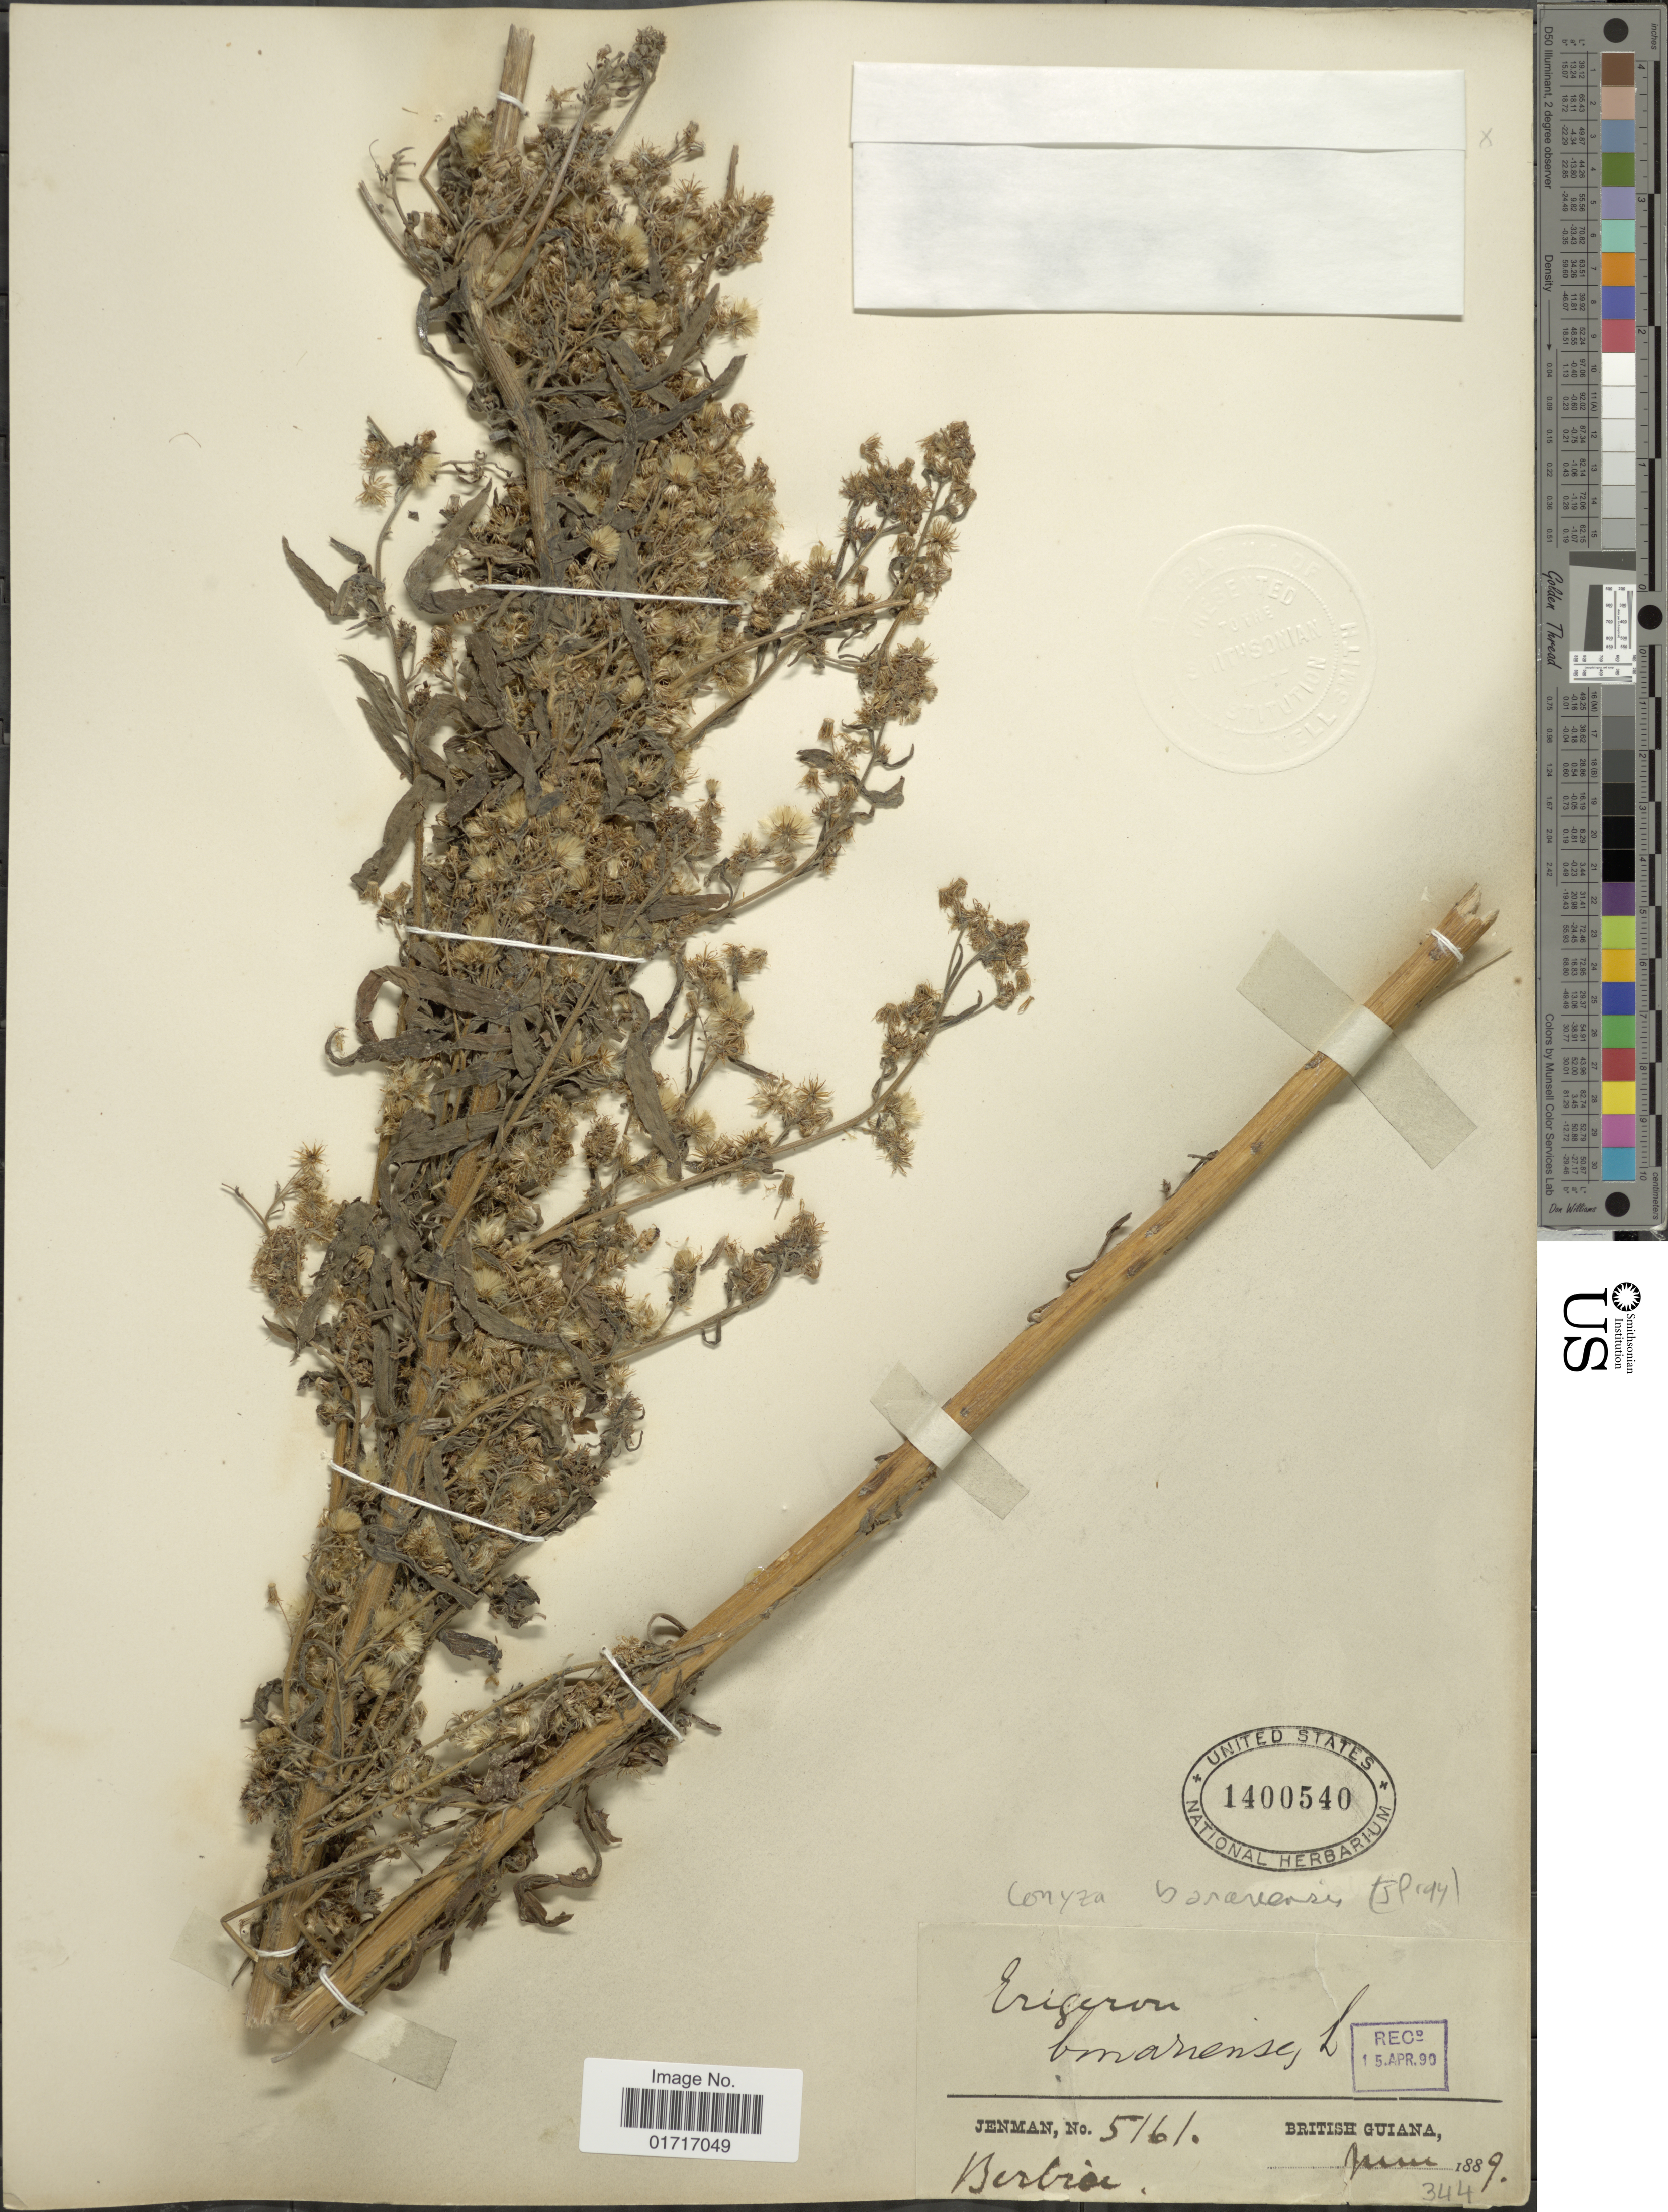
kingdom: Plantae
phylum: Tracheophyta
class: Magnoliopsida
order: Asterales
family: Asteraceae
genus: Conyza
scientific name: Conyza bonariensis var. leiotheca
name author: (S.F. Blake) Cuatrec.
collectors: E. Jenman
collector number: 5161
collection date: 1889-06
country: Guyana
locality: Berbice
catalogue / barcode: US 1400540